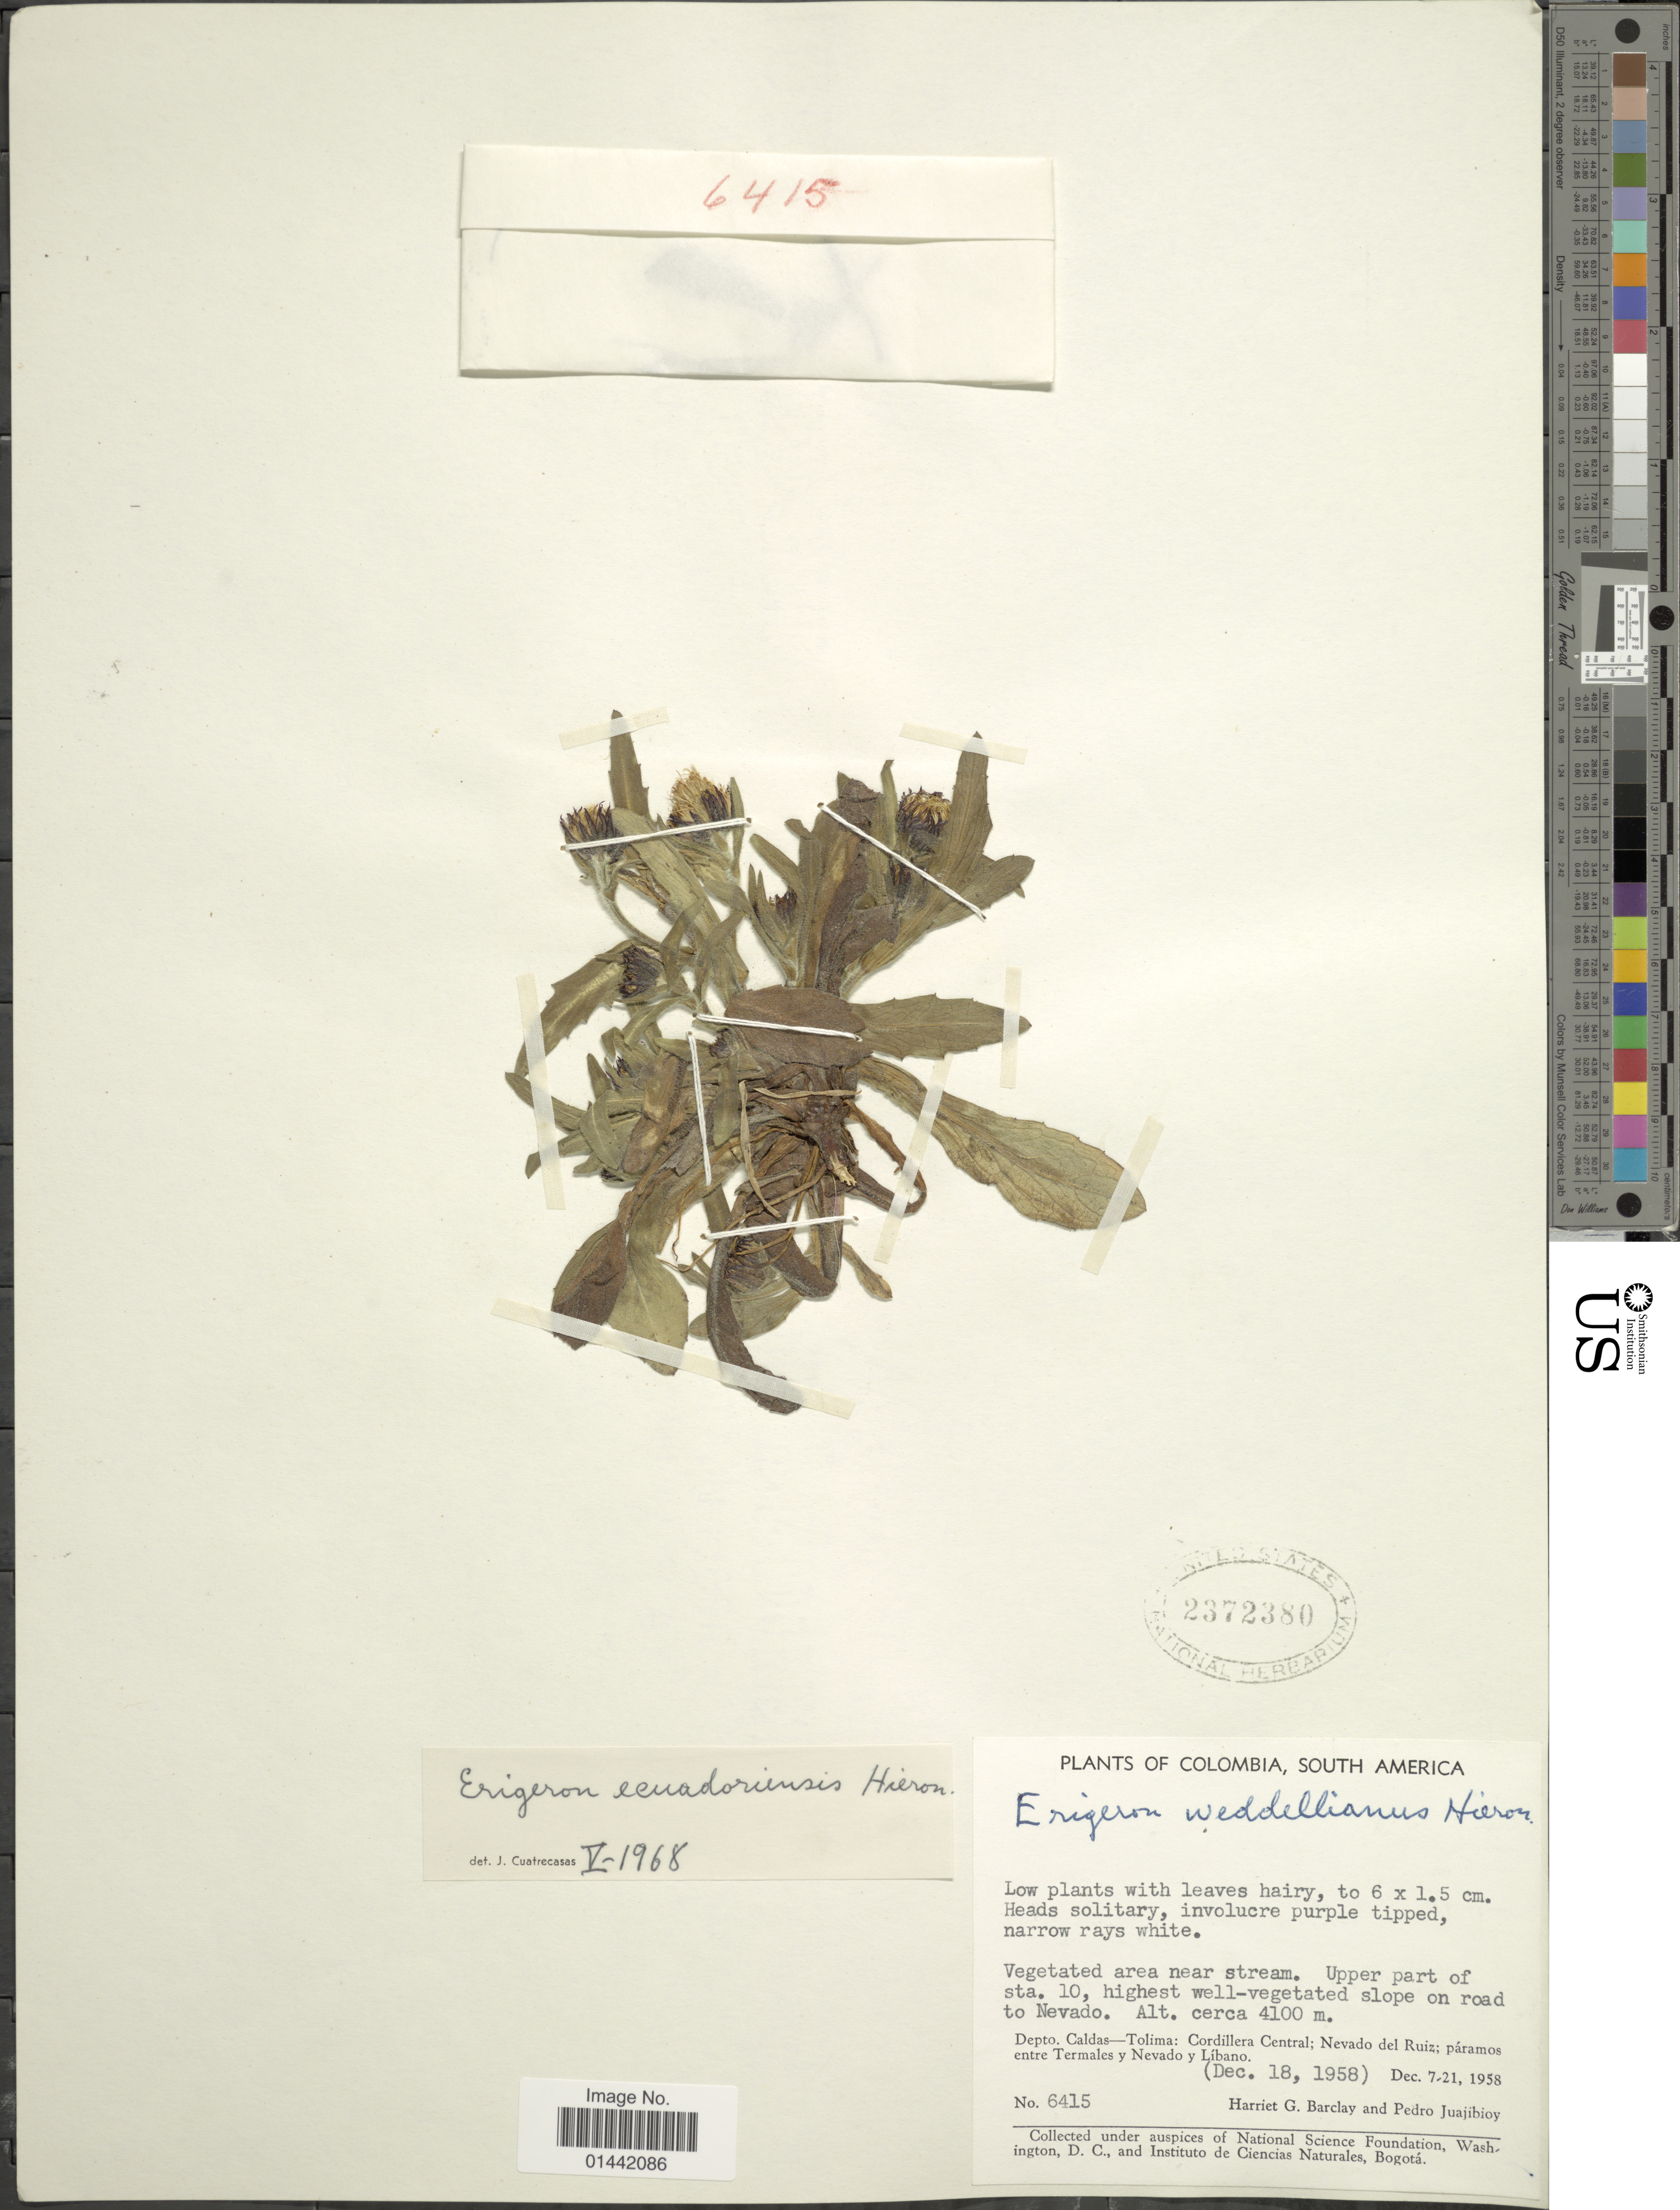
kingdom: Plantae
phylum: Tracheophyta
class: Magnoliopsida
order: Asterales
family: Asteraceae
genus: Erigeron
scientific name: Erigeron ecuadoriensis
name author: Hieron.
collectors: H. G. Barclay & P. Juajibioy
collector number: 6415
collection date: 1958-12-18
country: Colombia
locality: Vegetated area near stream, upper part of sta. 10, highest well-vegetated slope on road to Nevado, Depto. Caldas- Tolima: Cordillera Central: Nevado del Ruiz: páramos entre Termales y Nevado y Líbano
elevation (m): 4100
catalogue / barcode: US 2372380